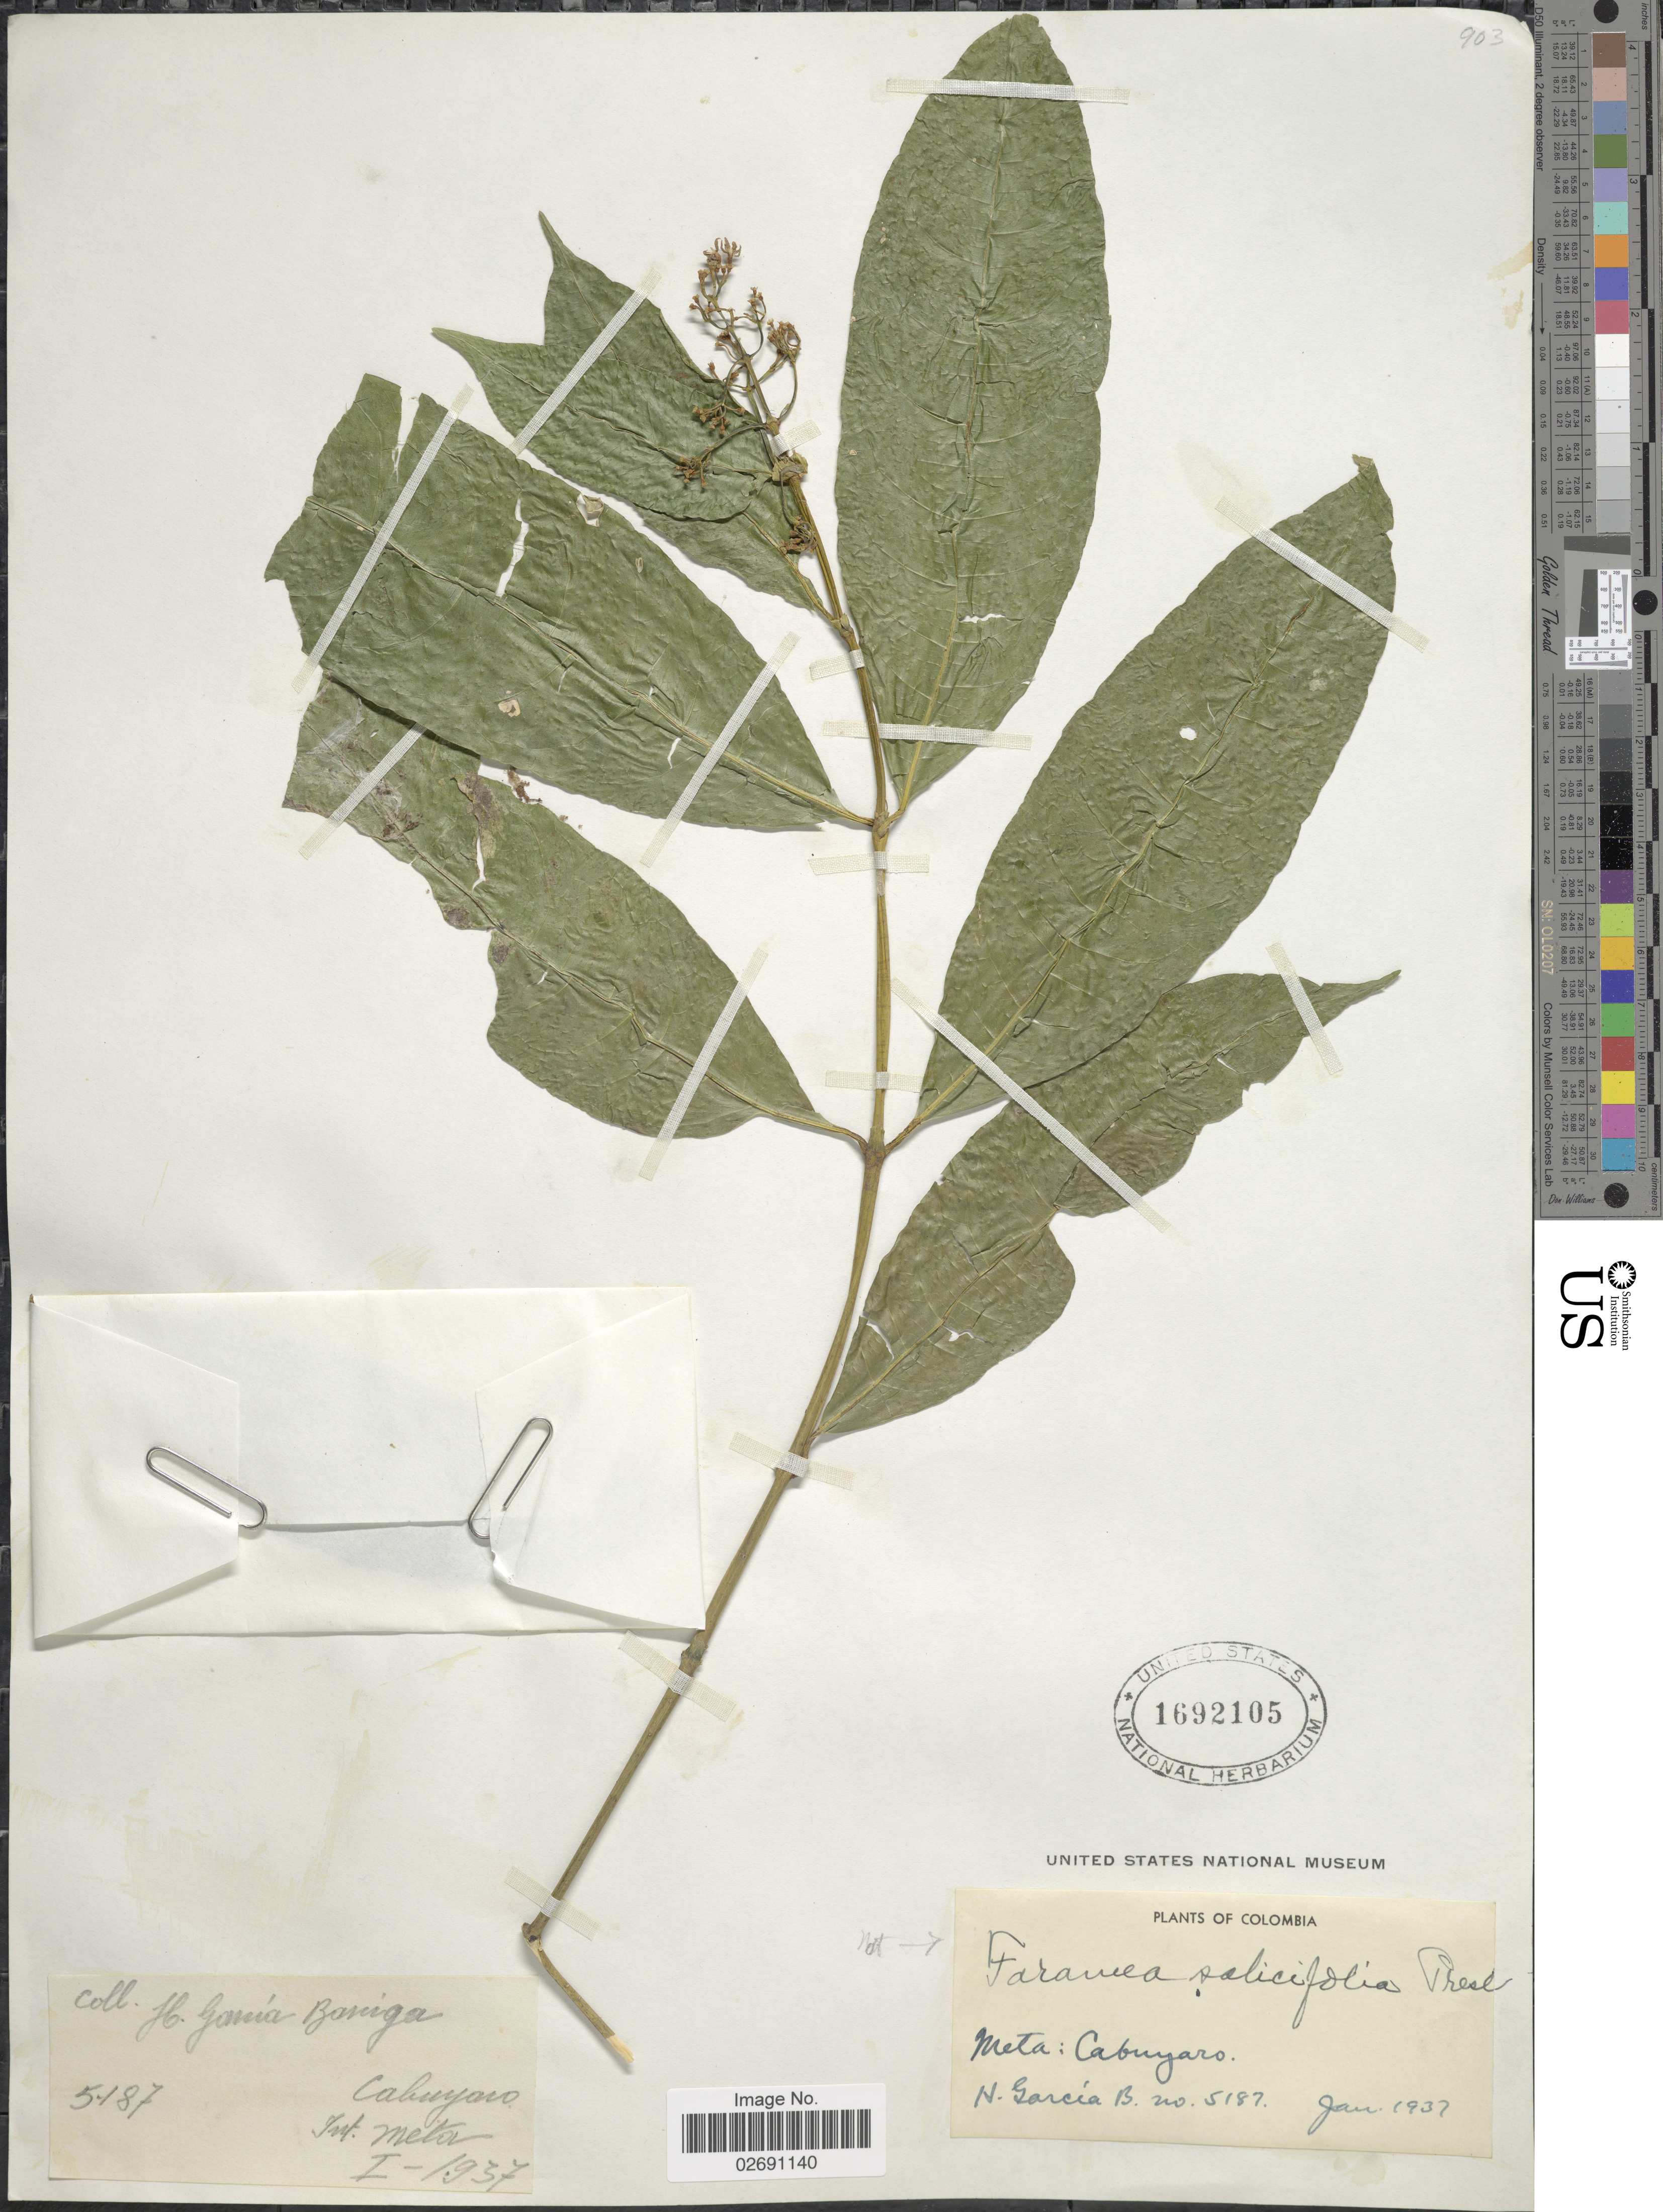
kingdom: Plantae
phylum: Tracheophyta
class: Magnoliopsida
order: Gentianales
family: Rubiaceae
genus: Faramea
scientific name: Faramea sp.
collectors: H. García Barriga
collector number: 5187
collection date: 1937-01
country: Colombia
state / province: Meta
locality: Cabuyaro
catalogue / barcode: US 1692105